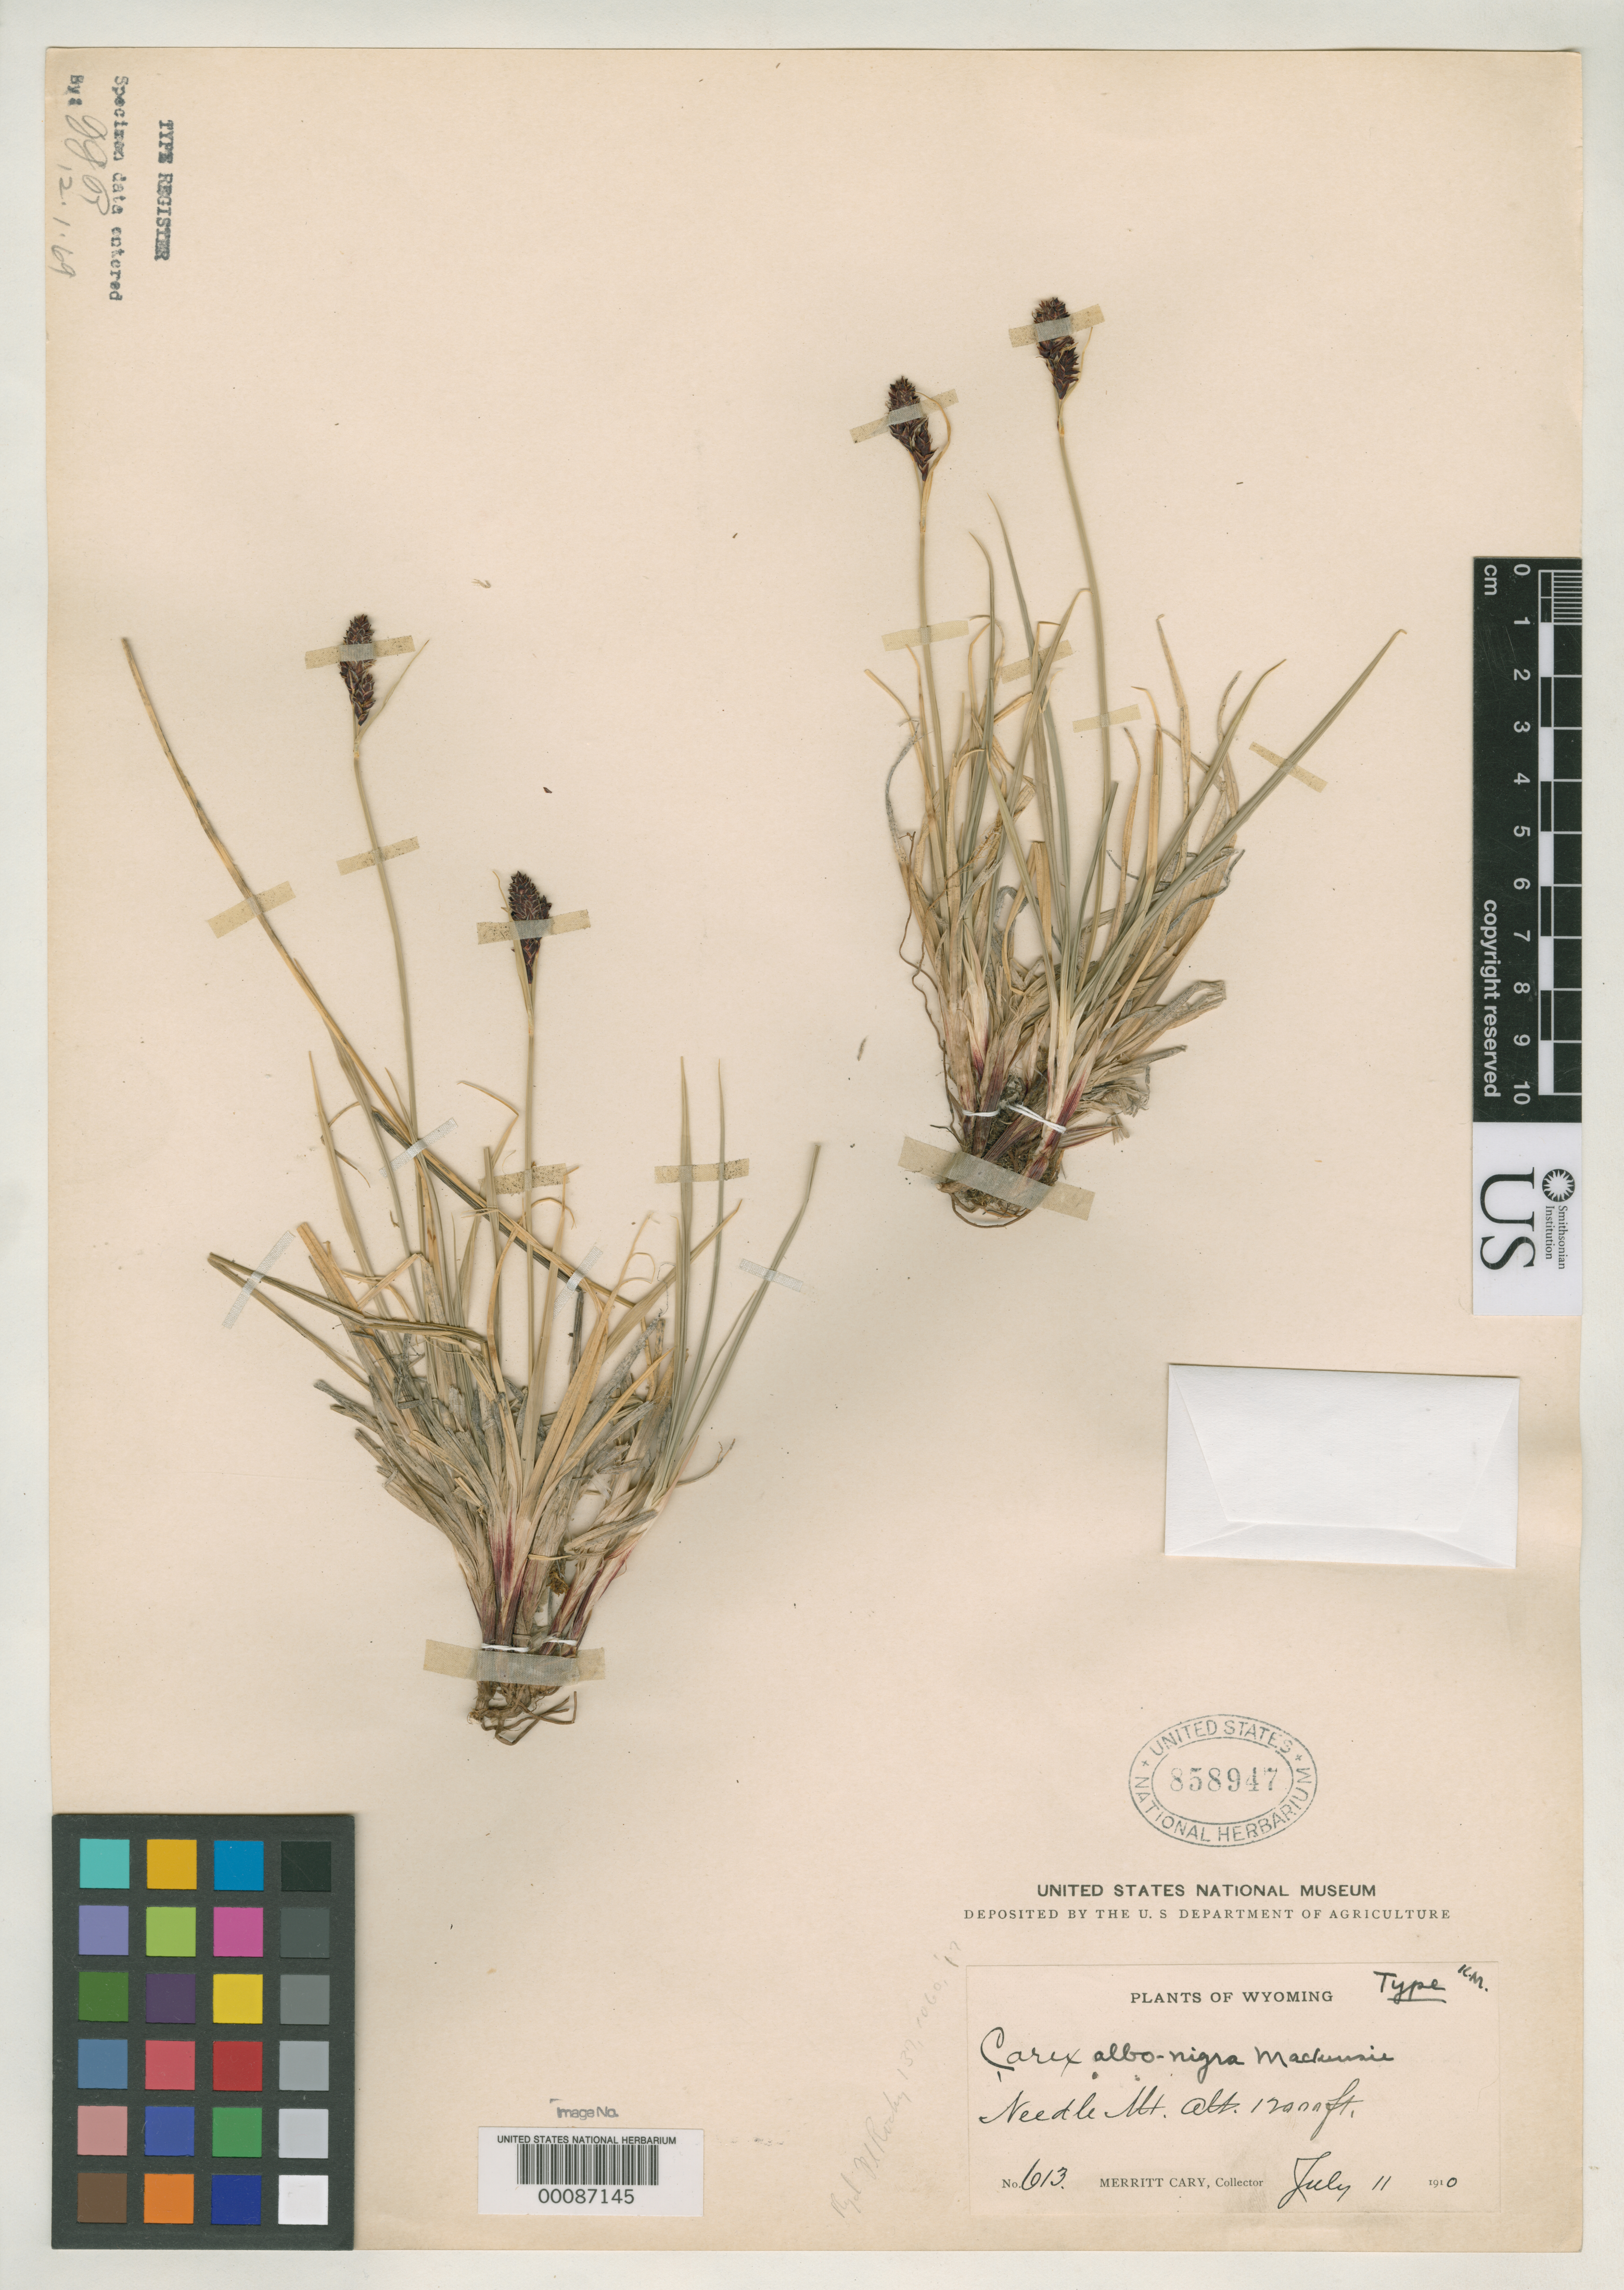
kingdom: Plantae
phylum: Tracheophyta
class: Liliopsida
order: Poales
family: Cyperaceae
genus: Carex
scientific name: Carex albonigra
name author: Mack.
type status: Holotype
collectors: M. Cary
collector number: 613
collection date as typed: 11 Jul 1910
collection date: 1910-07-11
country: United States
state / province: Wyoming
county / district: Park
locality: Needle Mountain.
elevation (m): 3658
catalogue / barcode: US 858947